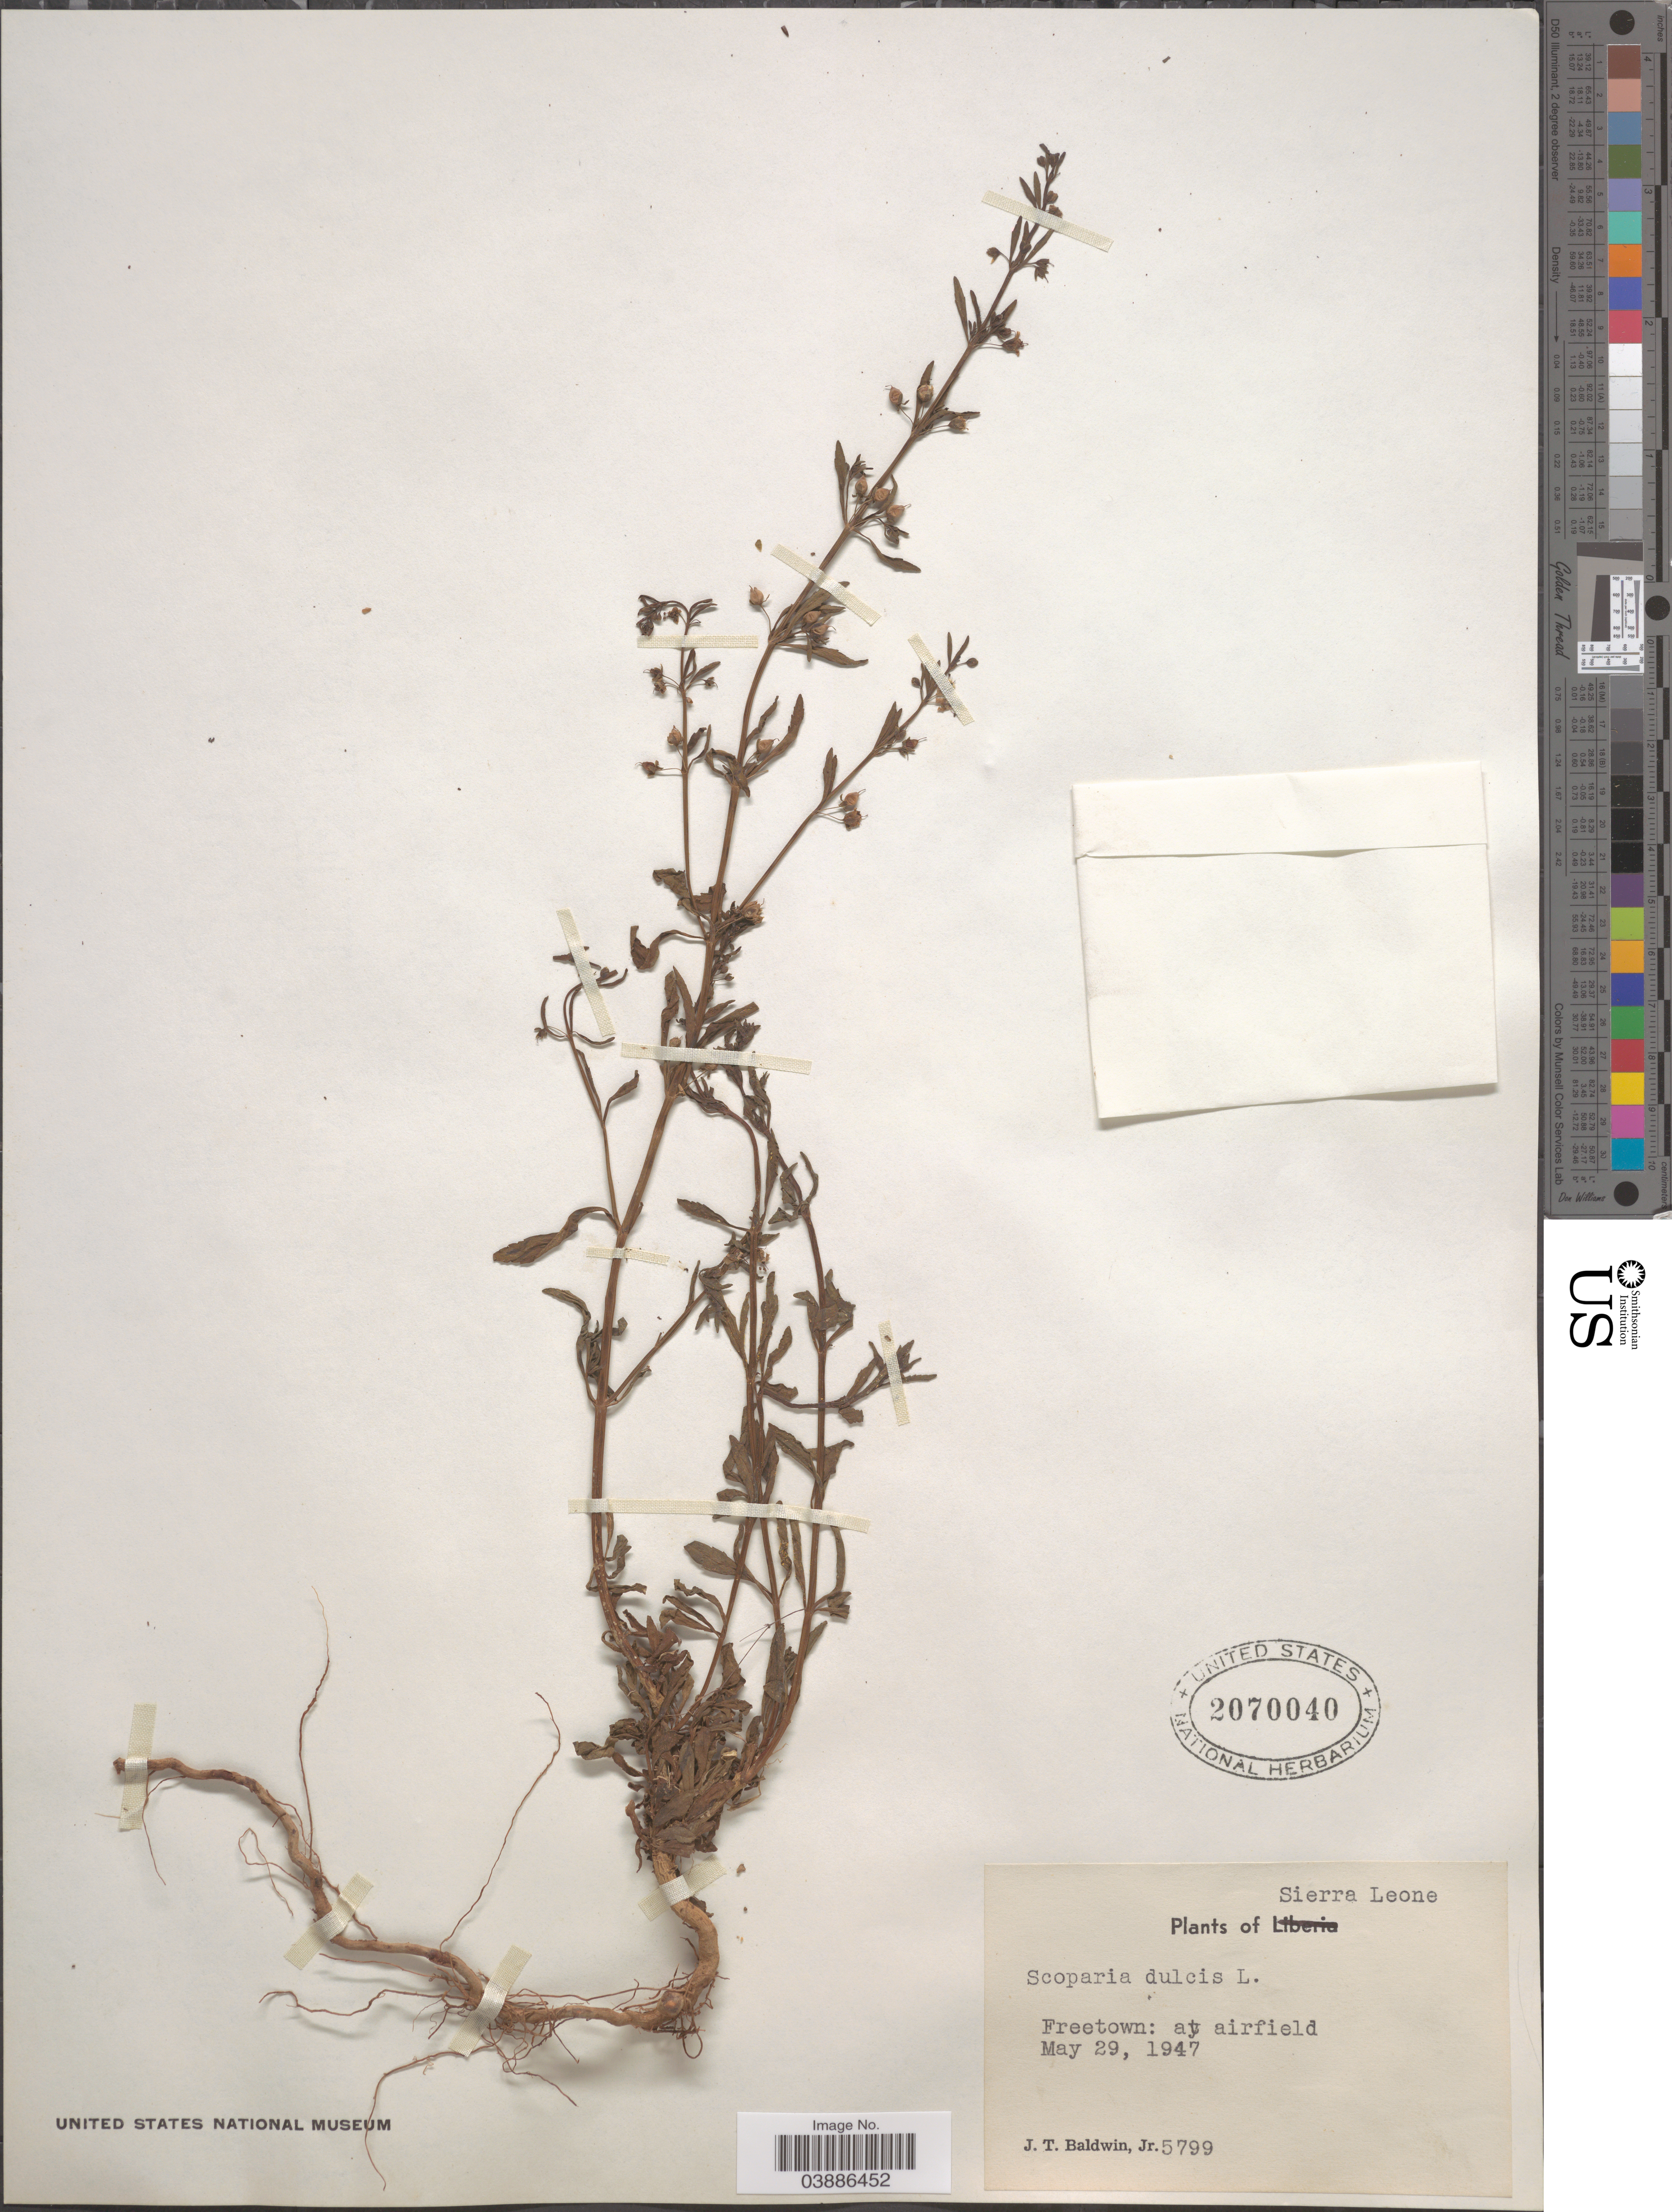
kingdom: Plantae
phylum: Tracheophyta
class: Magnoliopsida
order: Lamiales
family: Plantaginaceae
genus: Scoparia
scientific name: Scoparia dulcis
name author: L.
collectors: J. T. Baldwin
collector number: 5799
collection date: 1947-05-29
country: Sierra Leone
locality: Freetown: at airfield.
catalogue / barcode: US 2070040